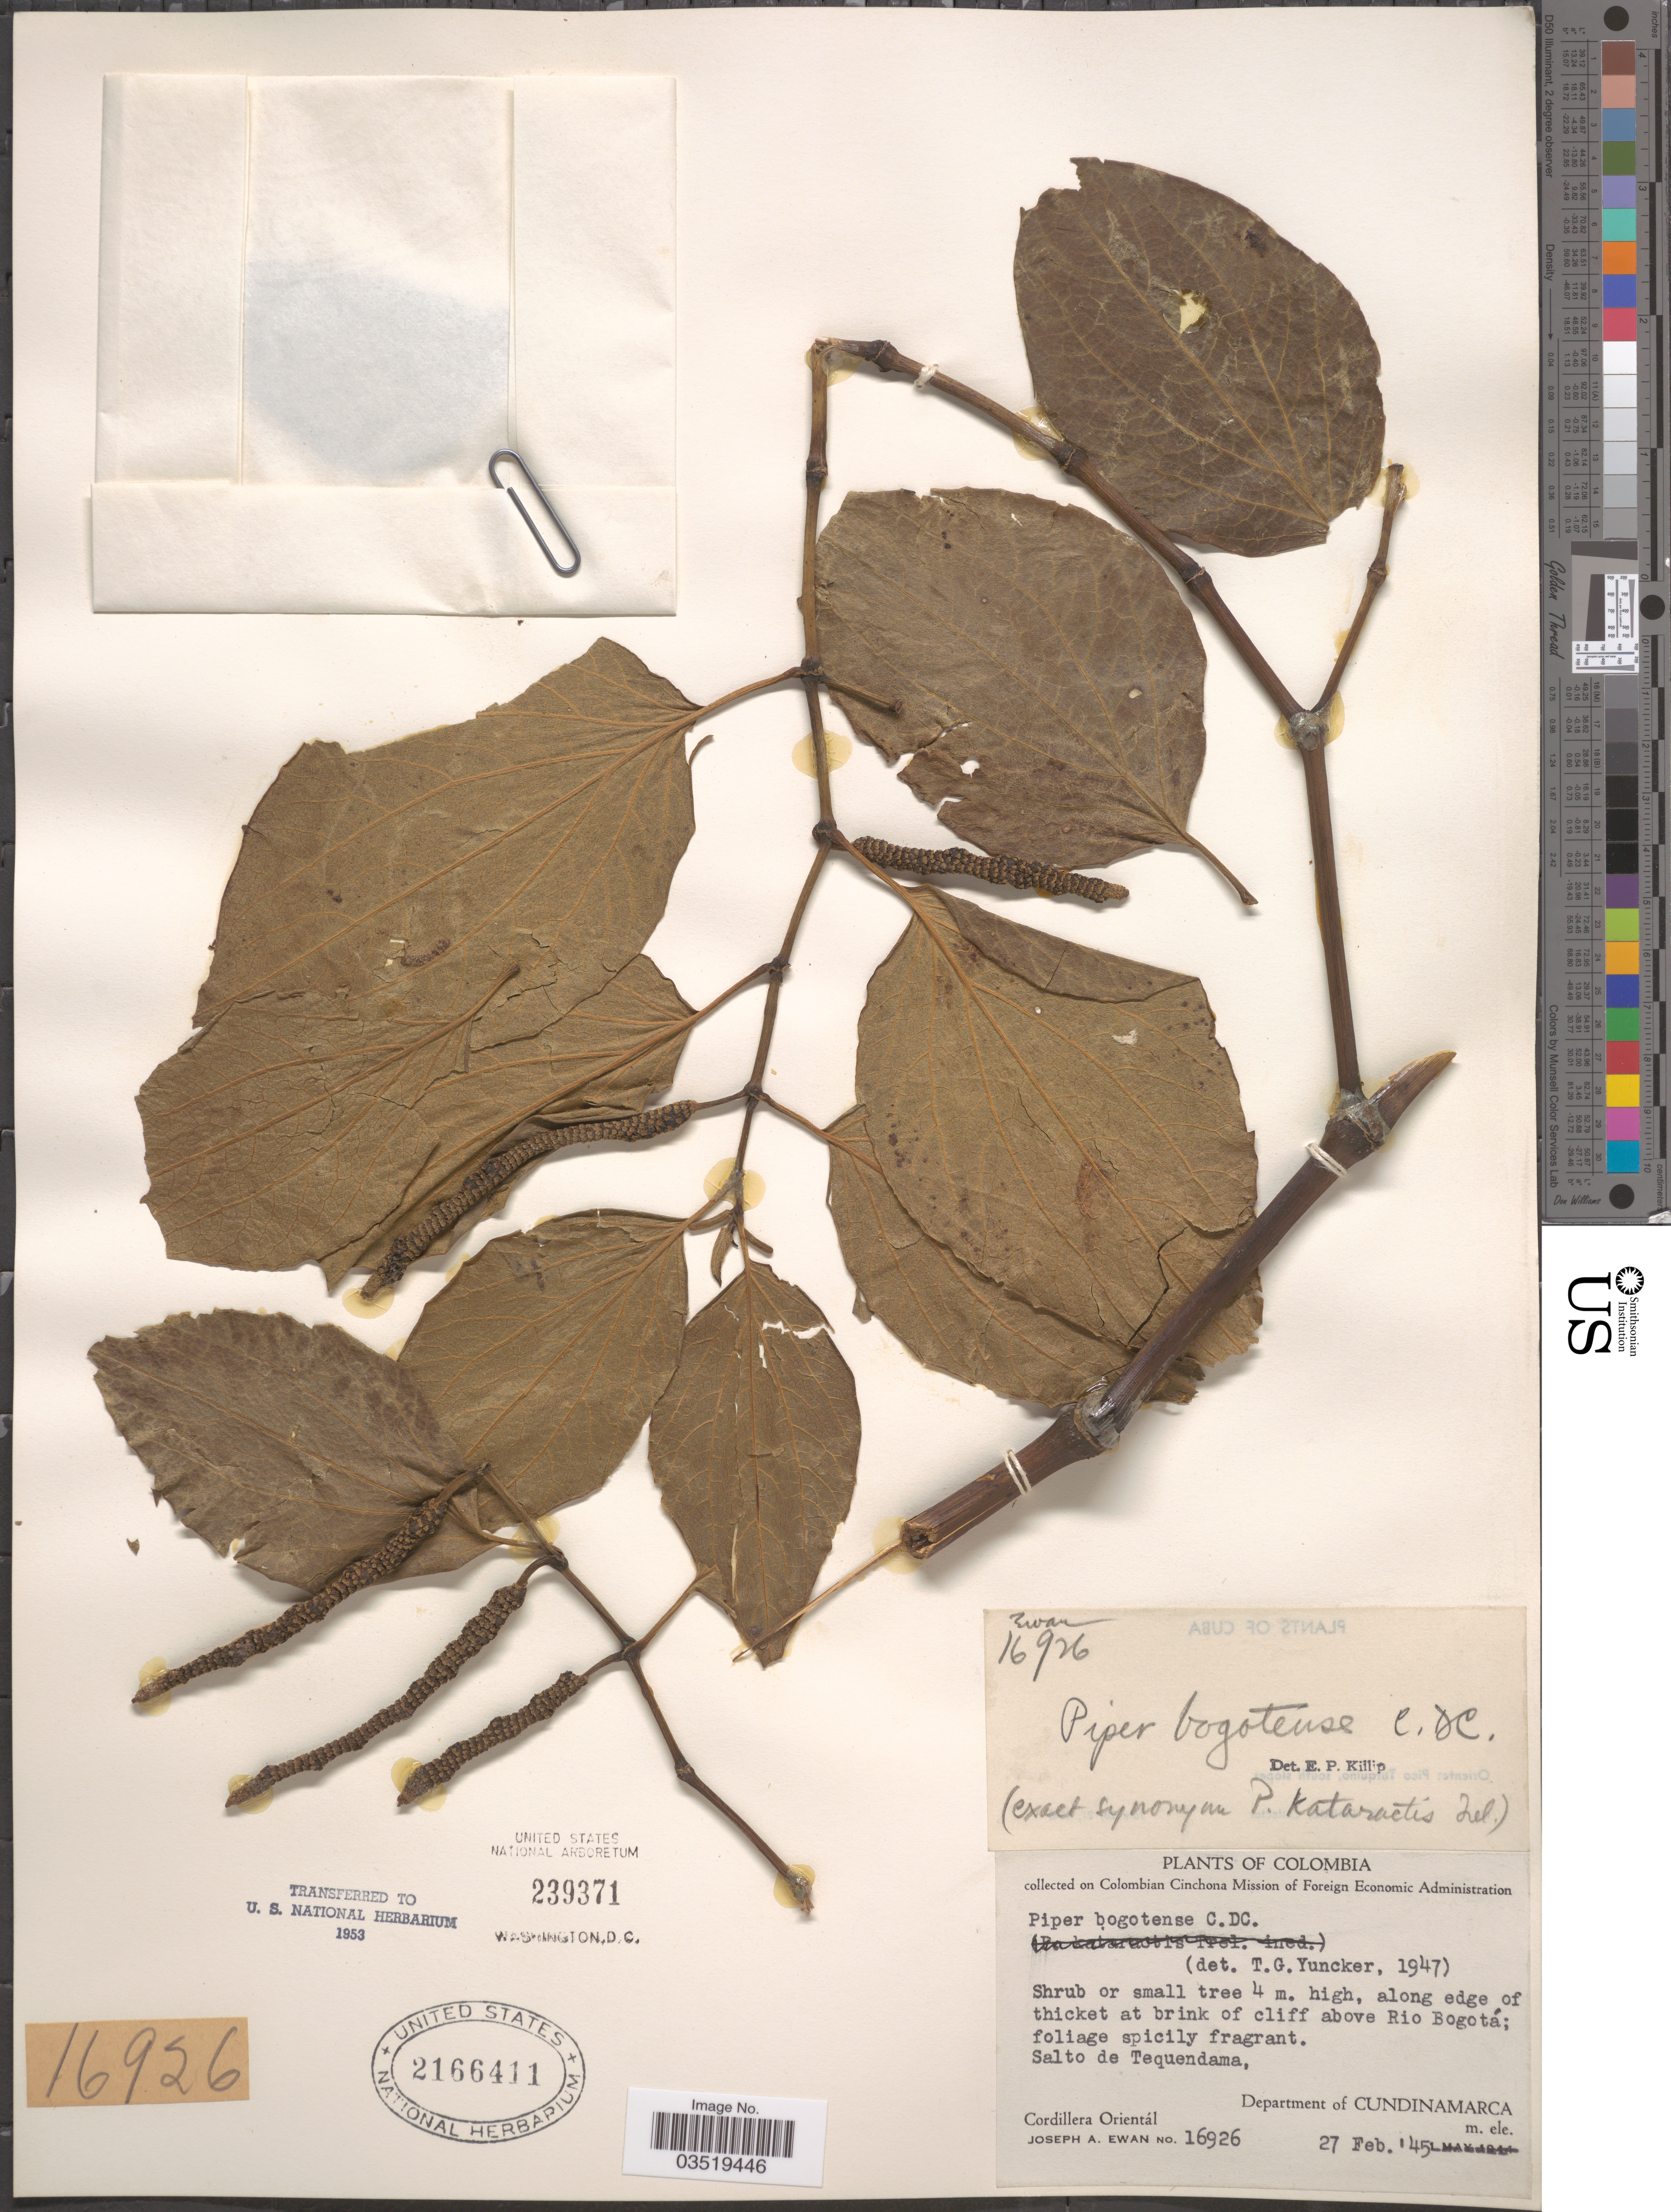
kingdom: Plantae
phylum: Tracheophyta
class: Magnoliopsida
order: Piperales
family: Piperaceae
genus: Piper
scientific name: Piper bogotense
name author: C. DC.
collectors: J. A. Ewan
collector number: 16926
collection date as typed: Transcribed d/m/y: 27/2/45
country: Colombia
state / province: Cundinamarca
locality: At brink of cliff above Rio Bogotá. Salto de Tequendama, Department of Cundinamarca.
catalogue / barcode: US 2166411